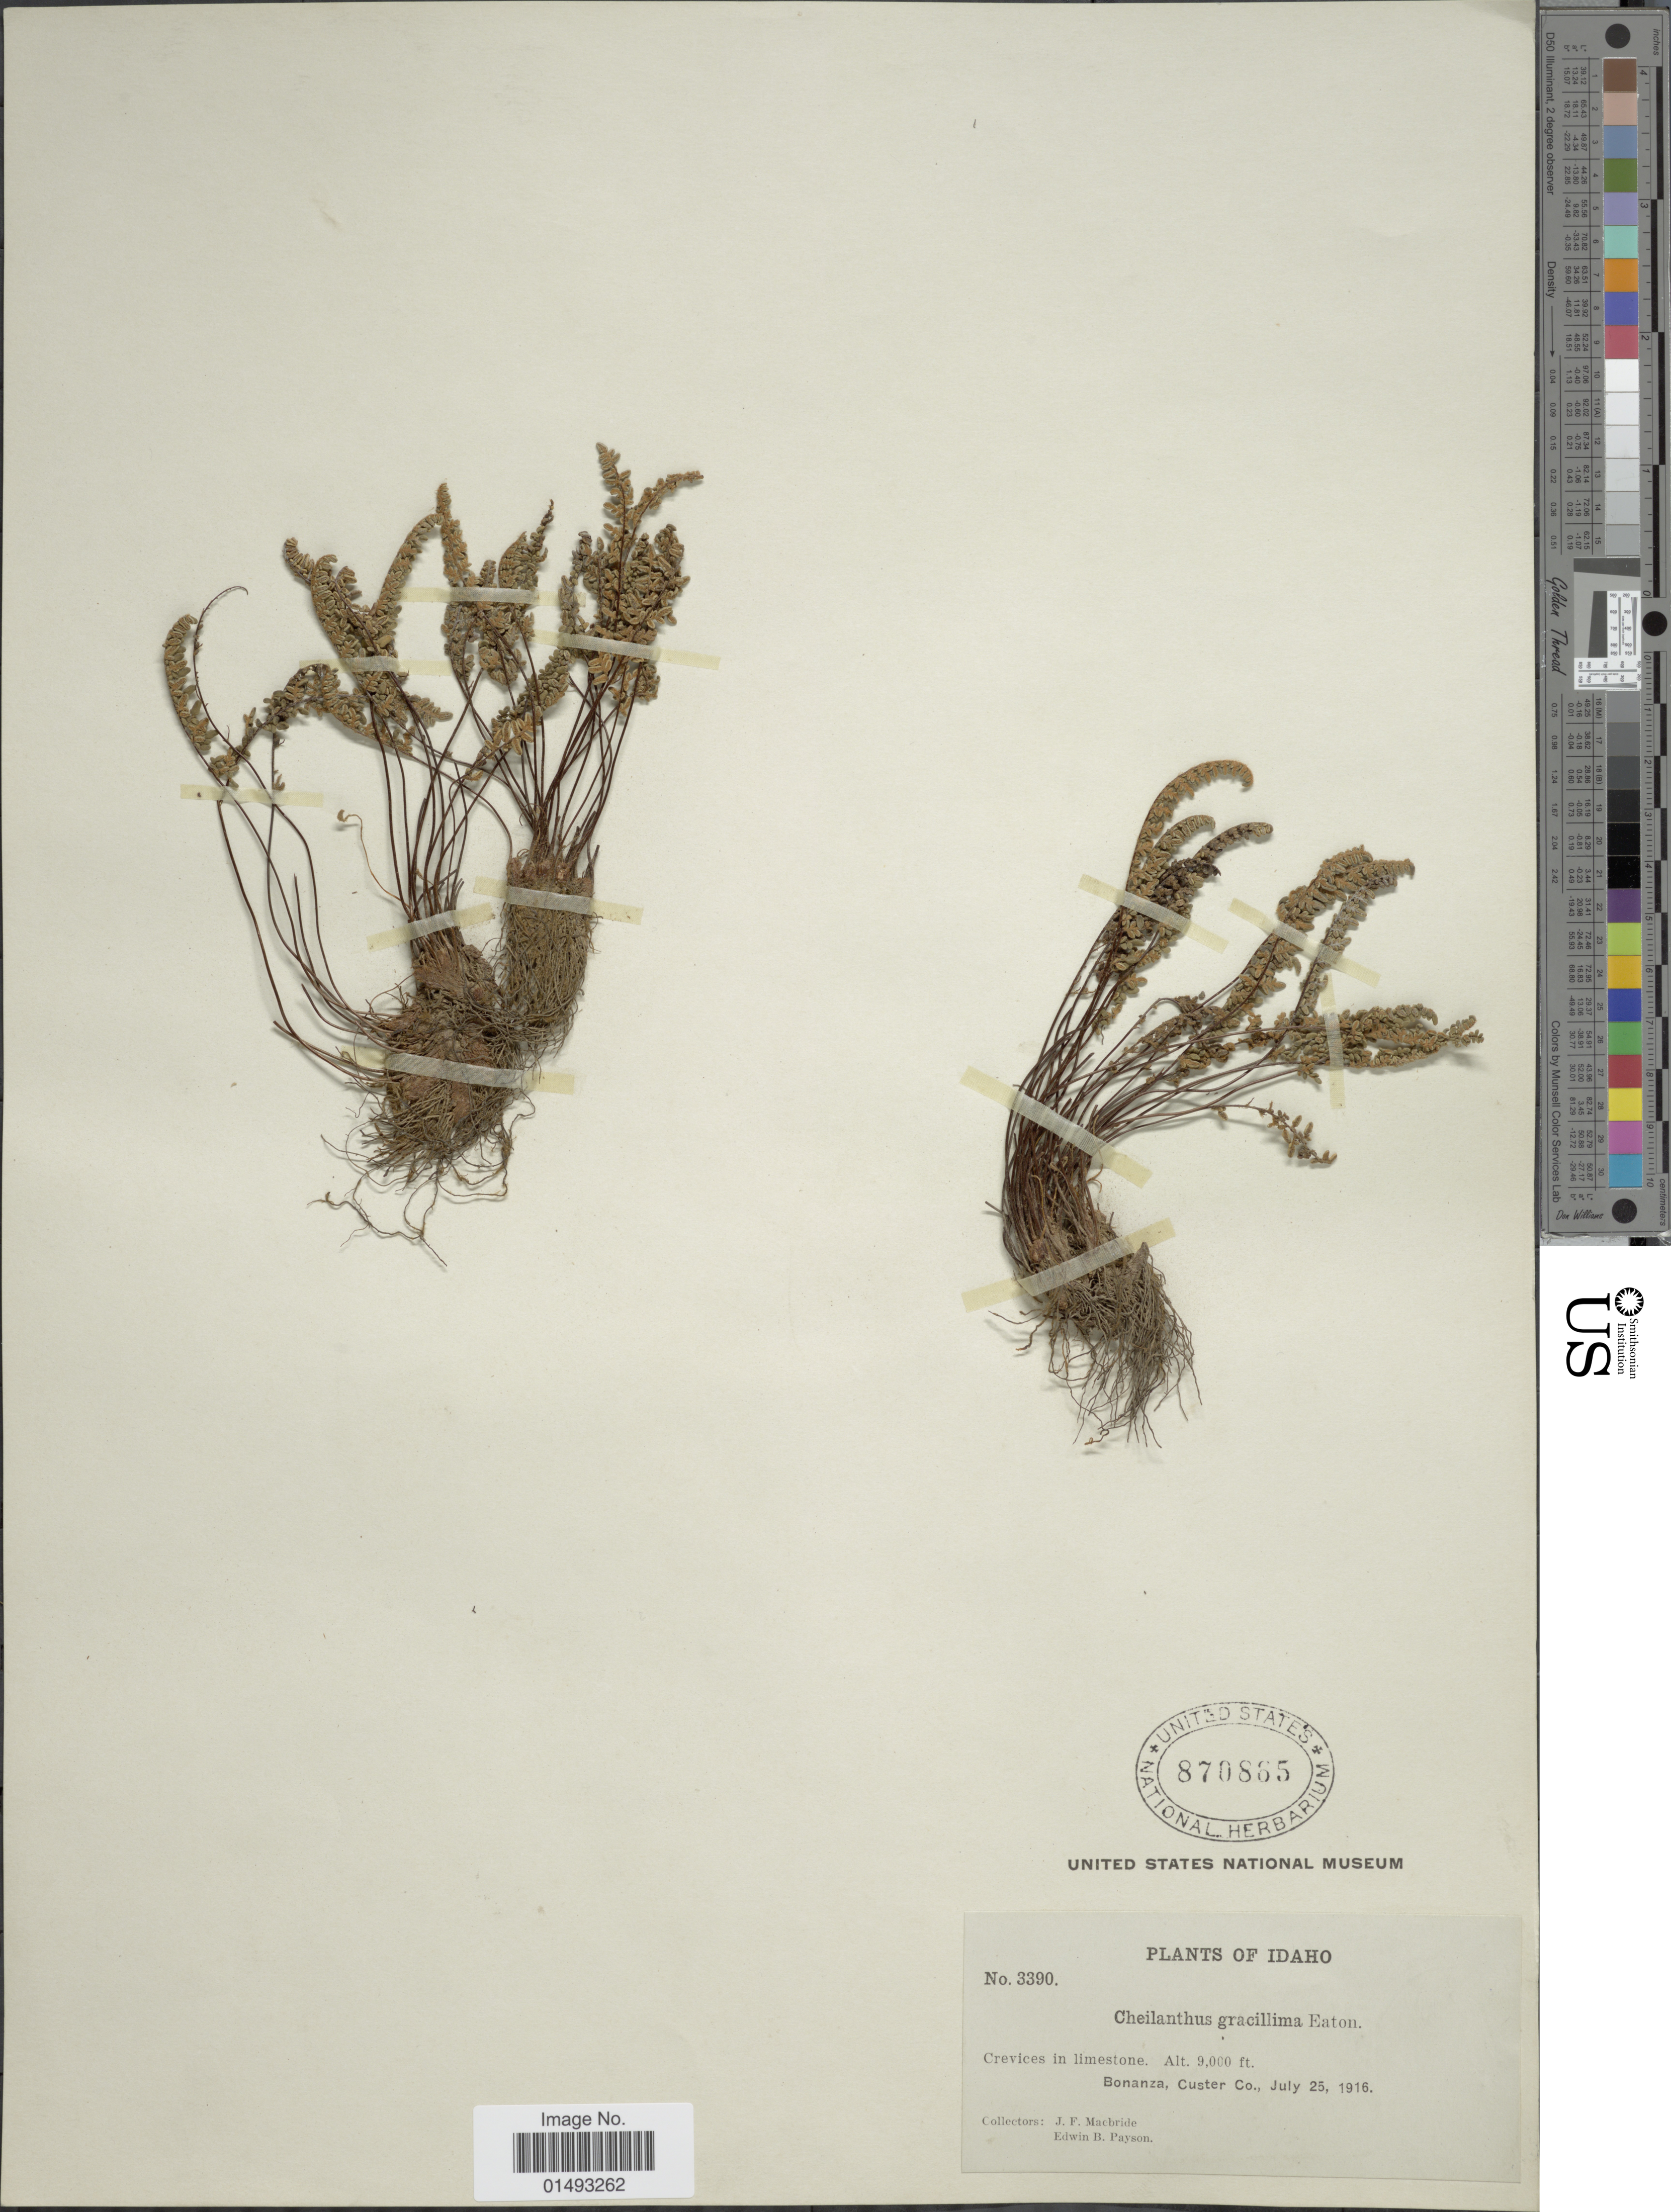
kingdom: Plantae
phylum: Tracheophyta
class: Polypodiopsida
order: Polypodiales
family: Pteridaceae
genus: Myriopteris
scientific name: Myriopteris gracillima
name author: (D.C. Eaton) J. Sm.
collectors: J. F. Macbride & E. B. Payson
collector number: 3390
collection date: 1916-07-25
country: United States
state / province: Idaho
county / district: Custer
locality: Crevices in limestone, Bonanza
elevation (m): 2743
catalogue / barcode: US 870865